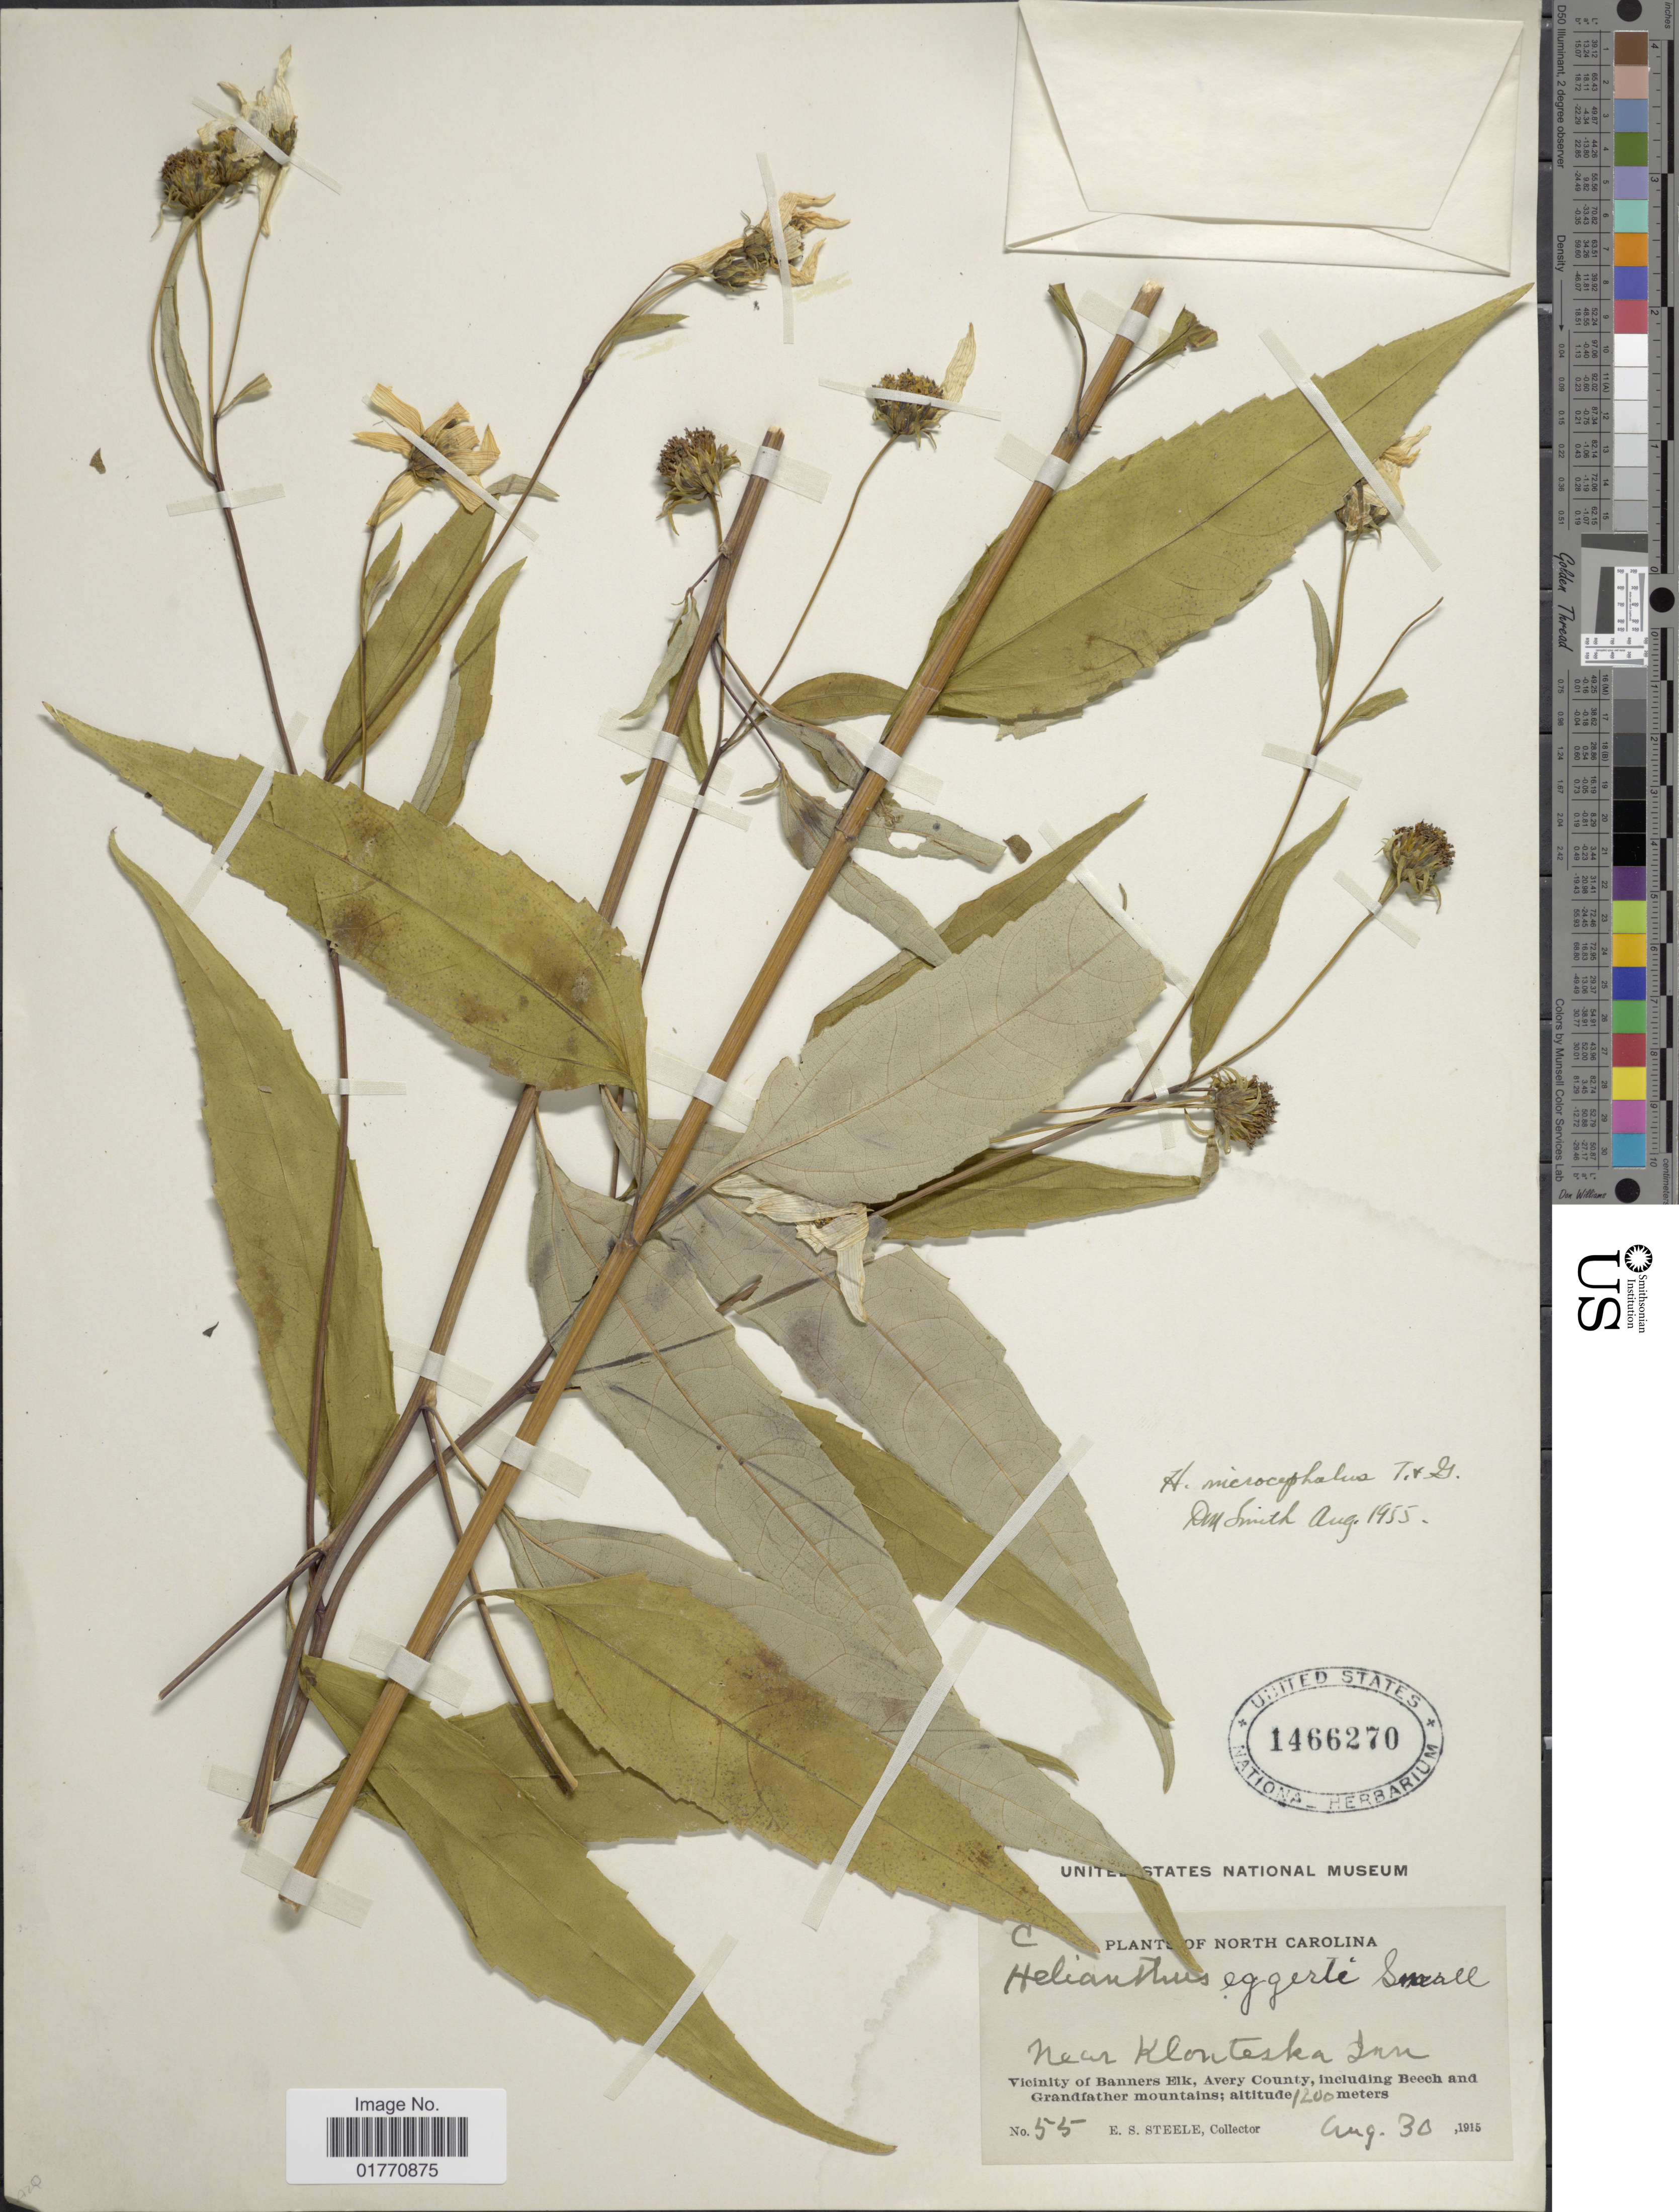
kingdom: Plantae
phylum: Tracheophyta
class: Magnoliopsida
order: Asterales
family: Asteraceae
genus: Helianthus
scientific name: Helianthus microcephalus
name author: Torr. & A. Gray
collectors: E. Steele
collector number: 55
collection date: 1915-08-30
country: United States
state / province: North Carolina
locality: Near klonteska Inn, vicinity of Banners Elk, Avery County, including Beech and Grandfather mountains.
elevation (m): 1200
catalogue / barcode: US 1466270